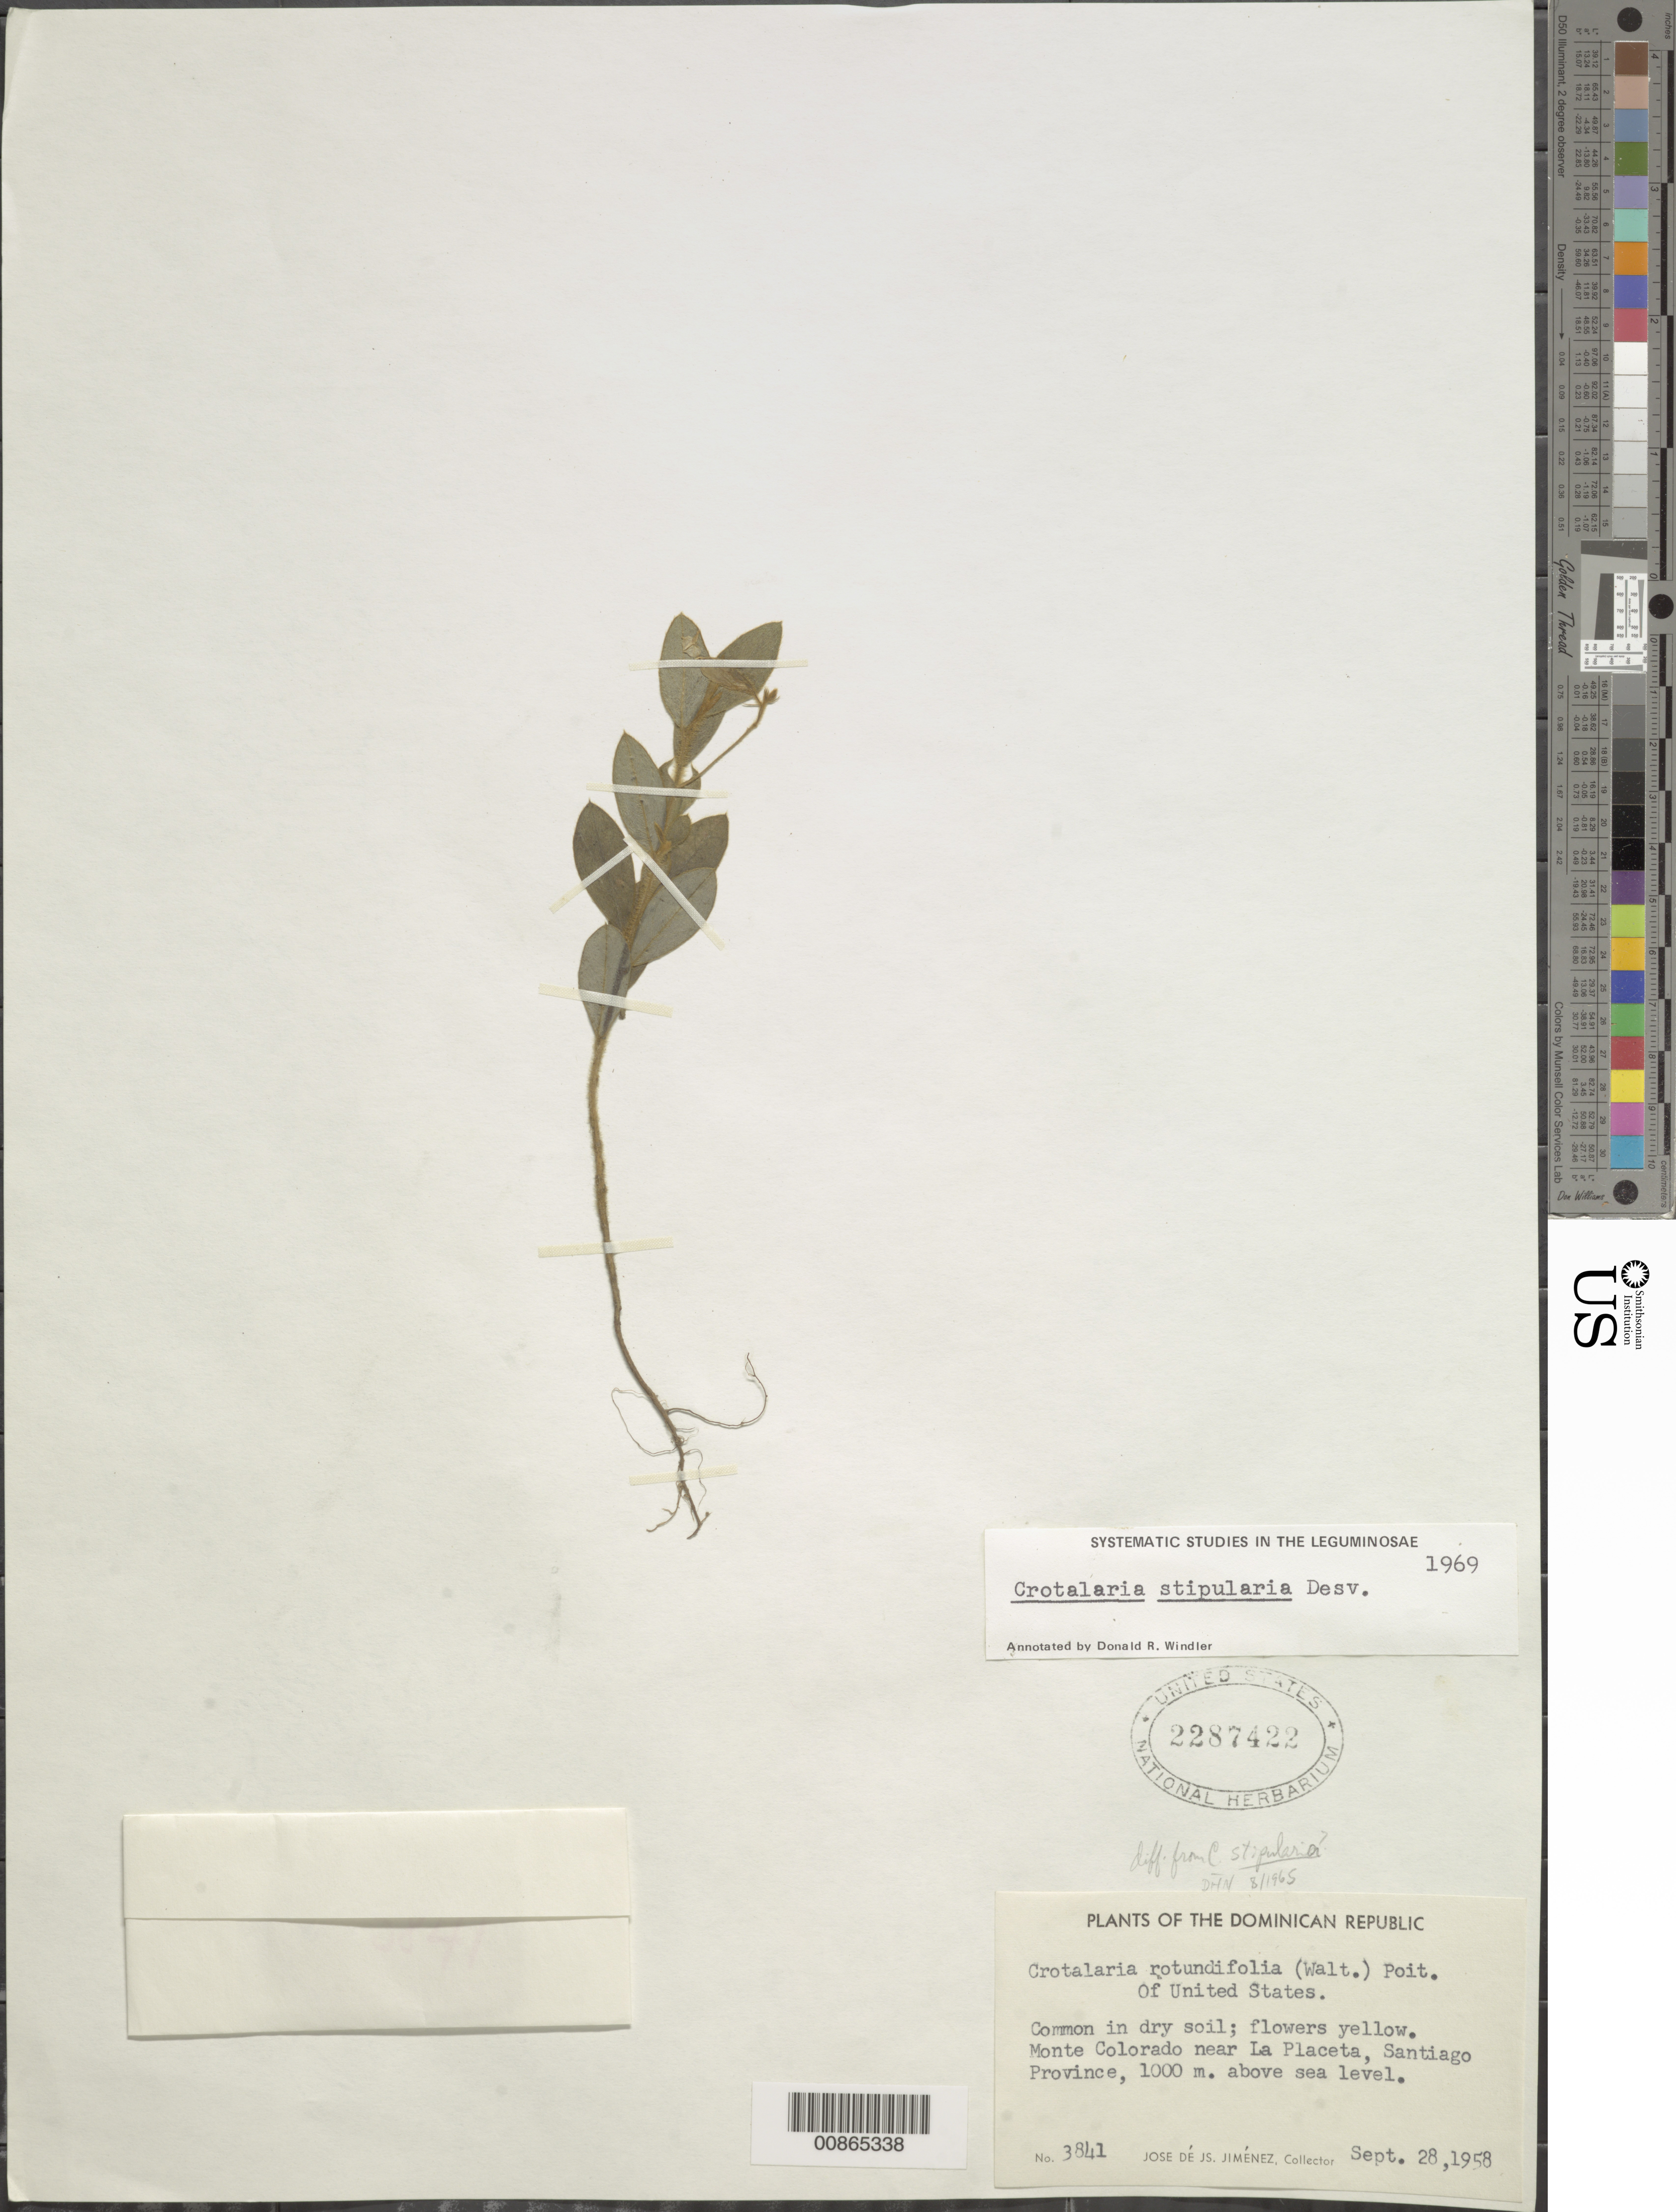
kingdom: Plantae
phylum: Tracheophyta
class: Magnoliopsida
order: Fabales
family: Fabaceae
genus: Crotalaria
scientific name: Crotalaria stipularia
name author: Desv.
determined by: Windler, D. R.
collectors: J. J. Jiménez Almonte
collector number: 3841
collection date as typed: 28 Sep 1958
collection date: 1958-09-28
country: Dominican Republic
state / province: Santiago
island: Hispaniola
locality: Monte Colorado near La Placeta.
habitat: Common in dry soil.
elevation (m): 1000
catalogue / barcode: US 2287422